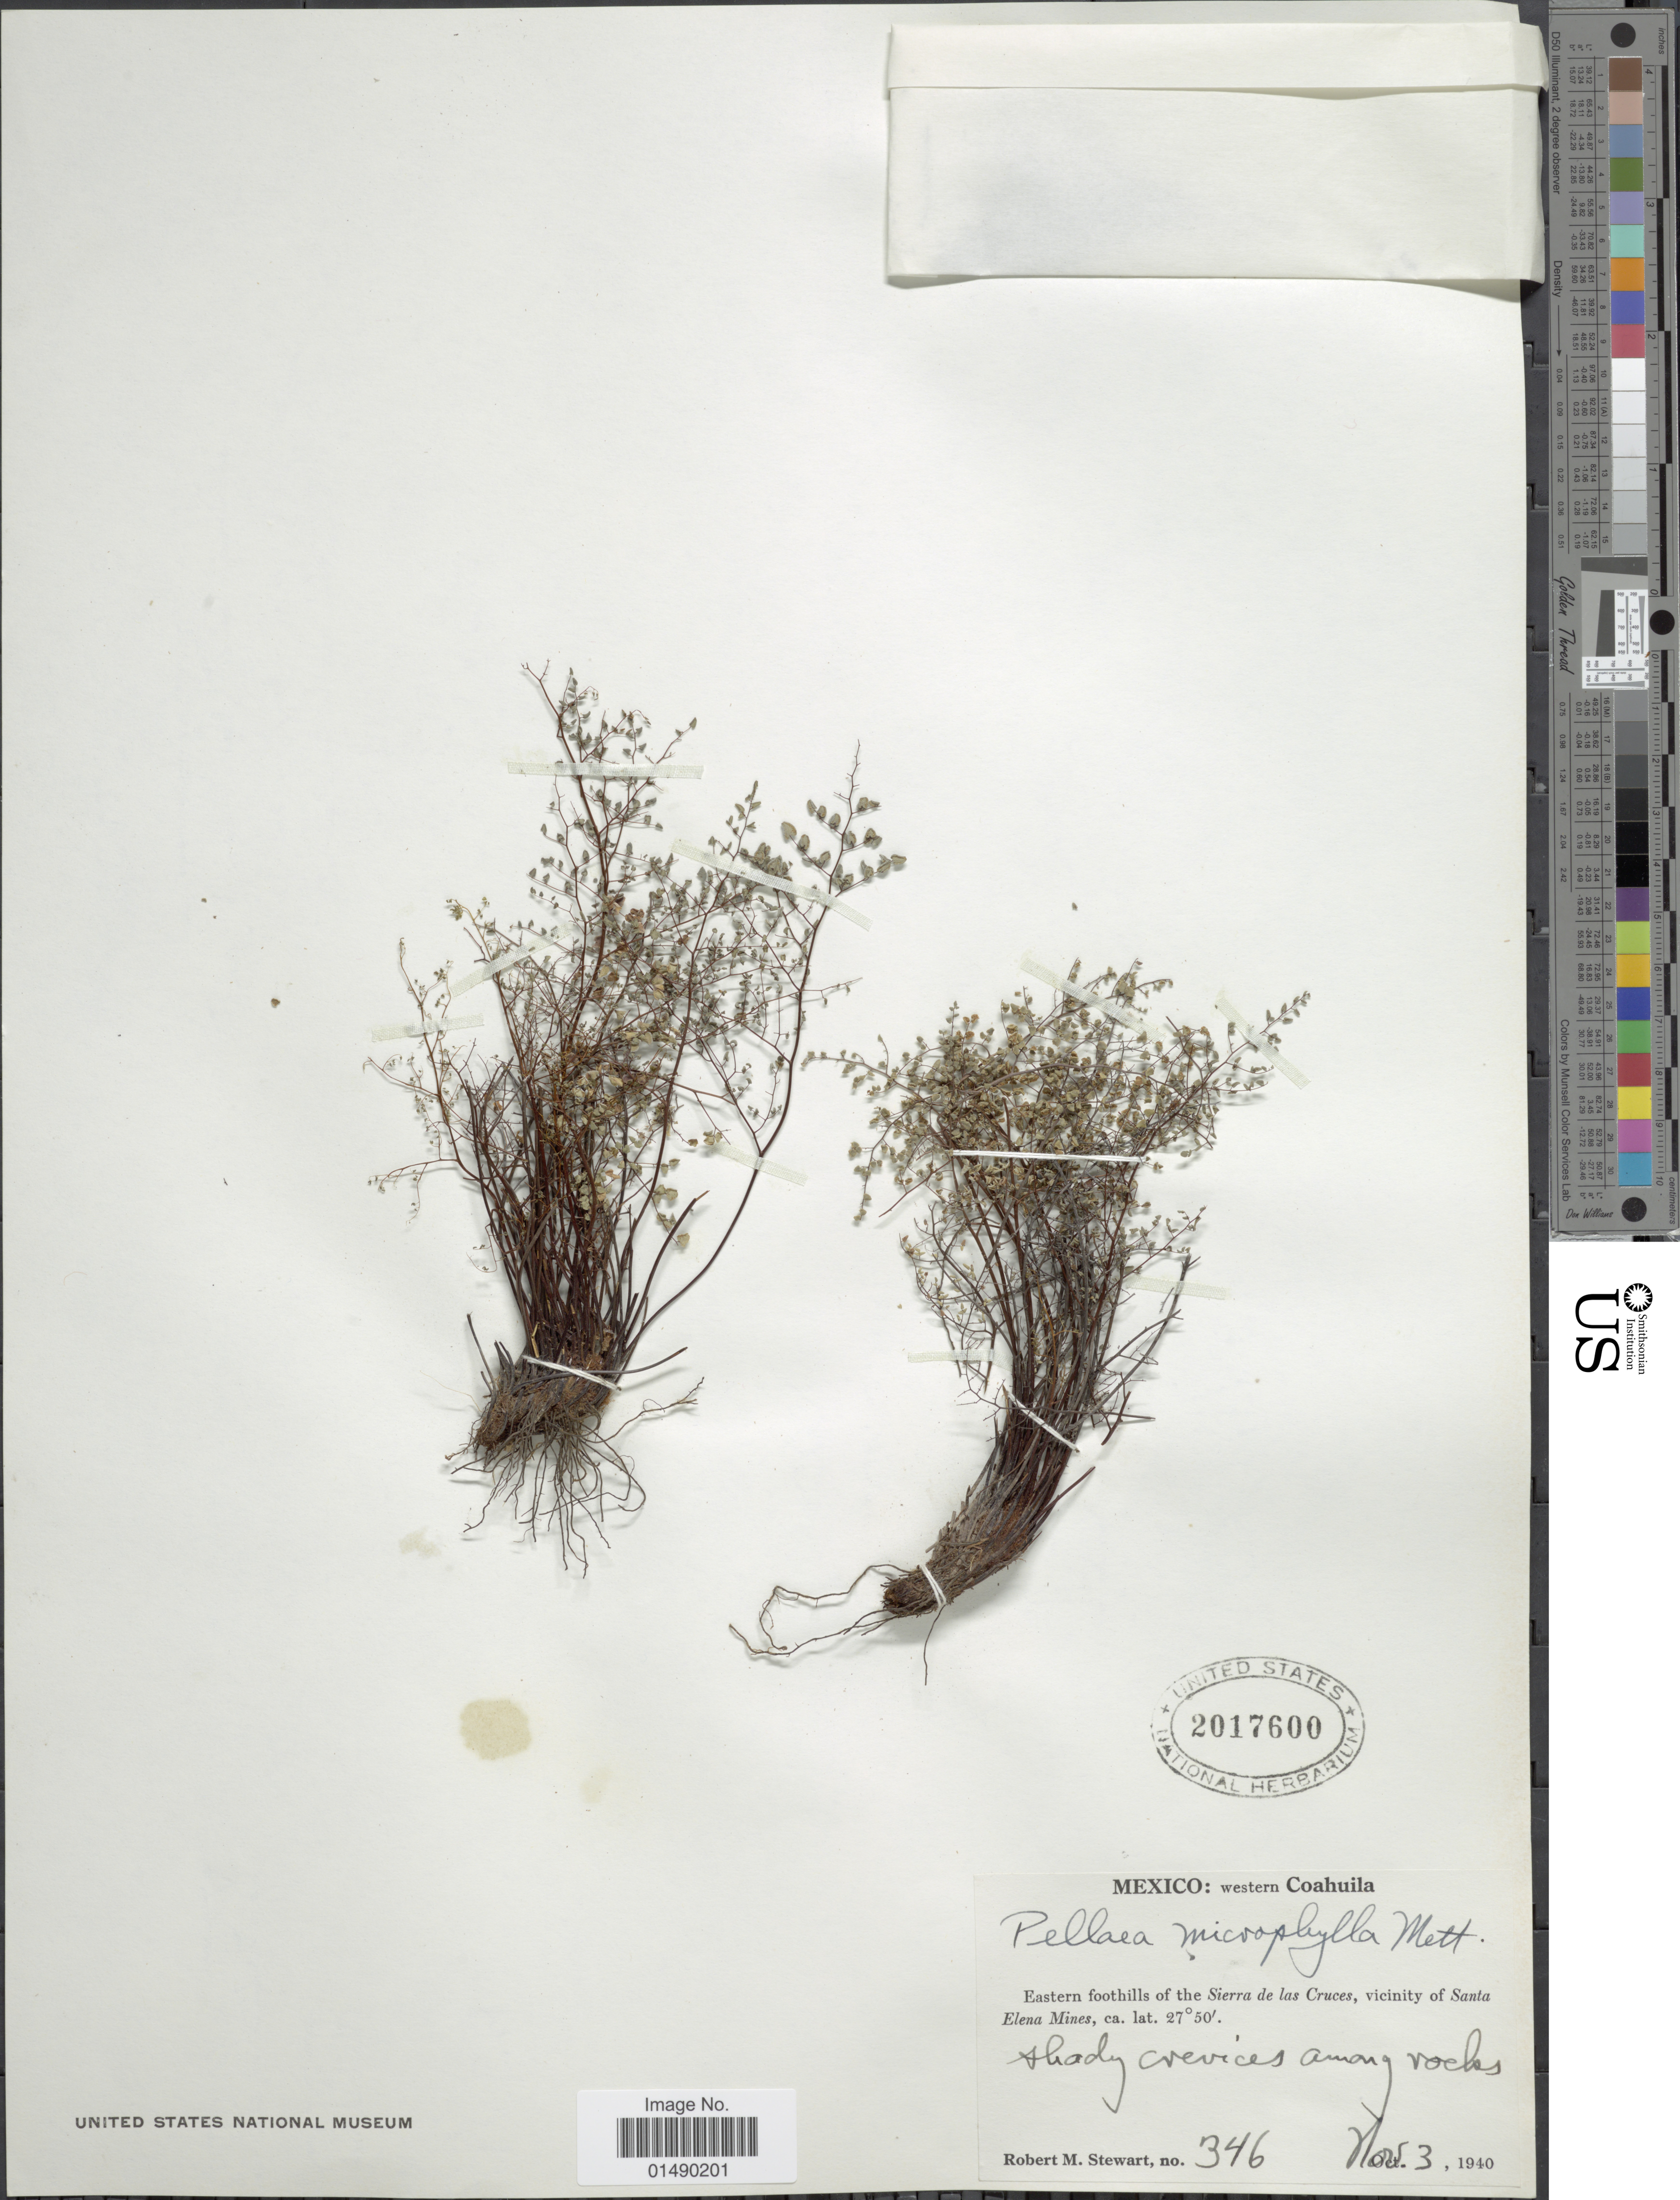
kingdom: Plantae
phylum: Tracheophyta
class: Polypodiopsida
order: Polypodiales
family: Pteridaceae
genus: Argyrochosma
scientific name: Argyrochosma microphylla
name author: (Mett. ex Kuhn) Windham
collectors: R. M. Stewart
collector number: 346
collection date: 1940-11-03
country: Mexico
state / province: Coahuila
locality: Mexico, western Coahuila, eastern foothills of the Sierra de las Cruces, vicinity of Santa Elena Mines.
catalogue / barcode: US 2017600